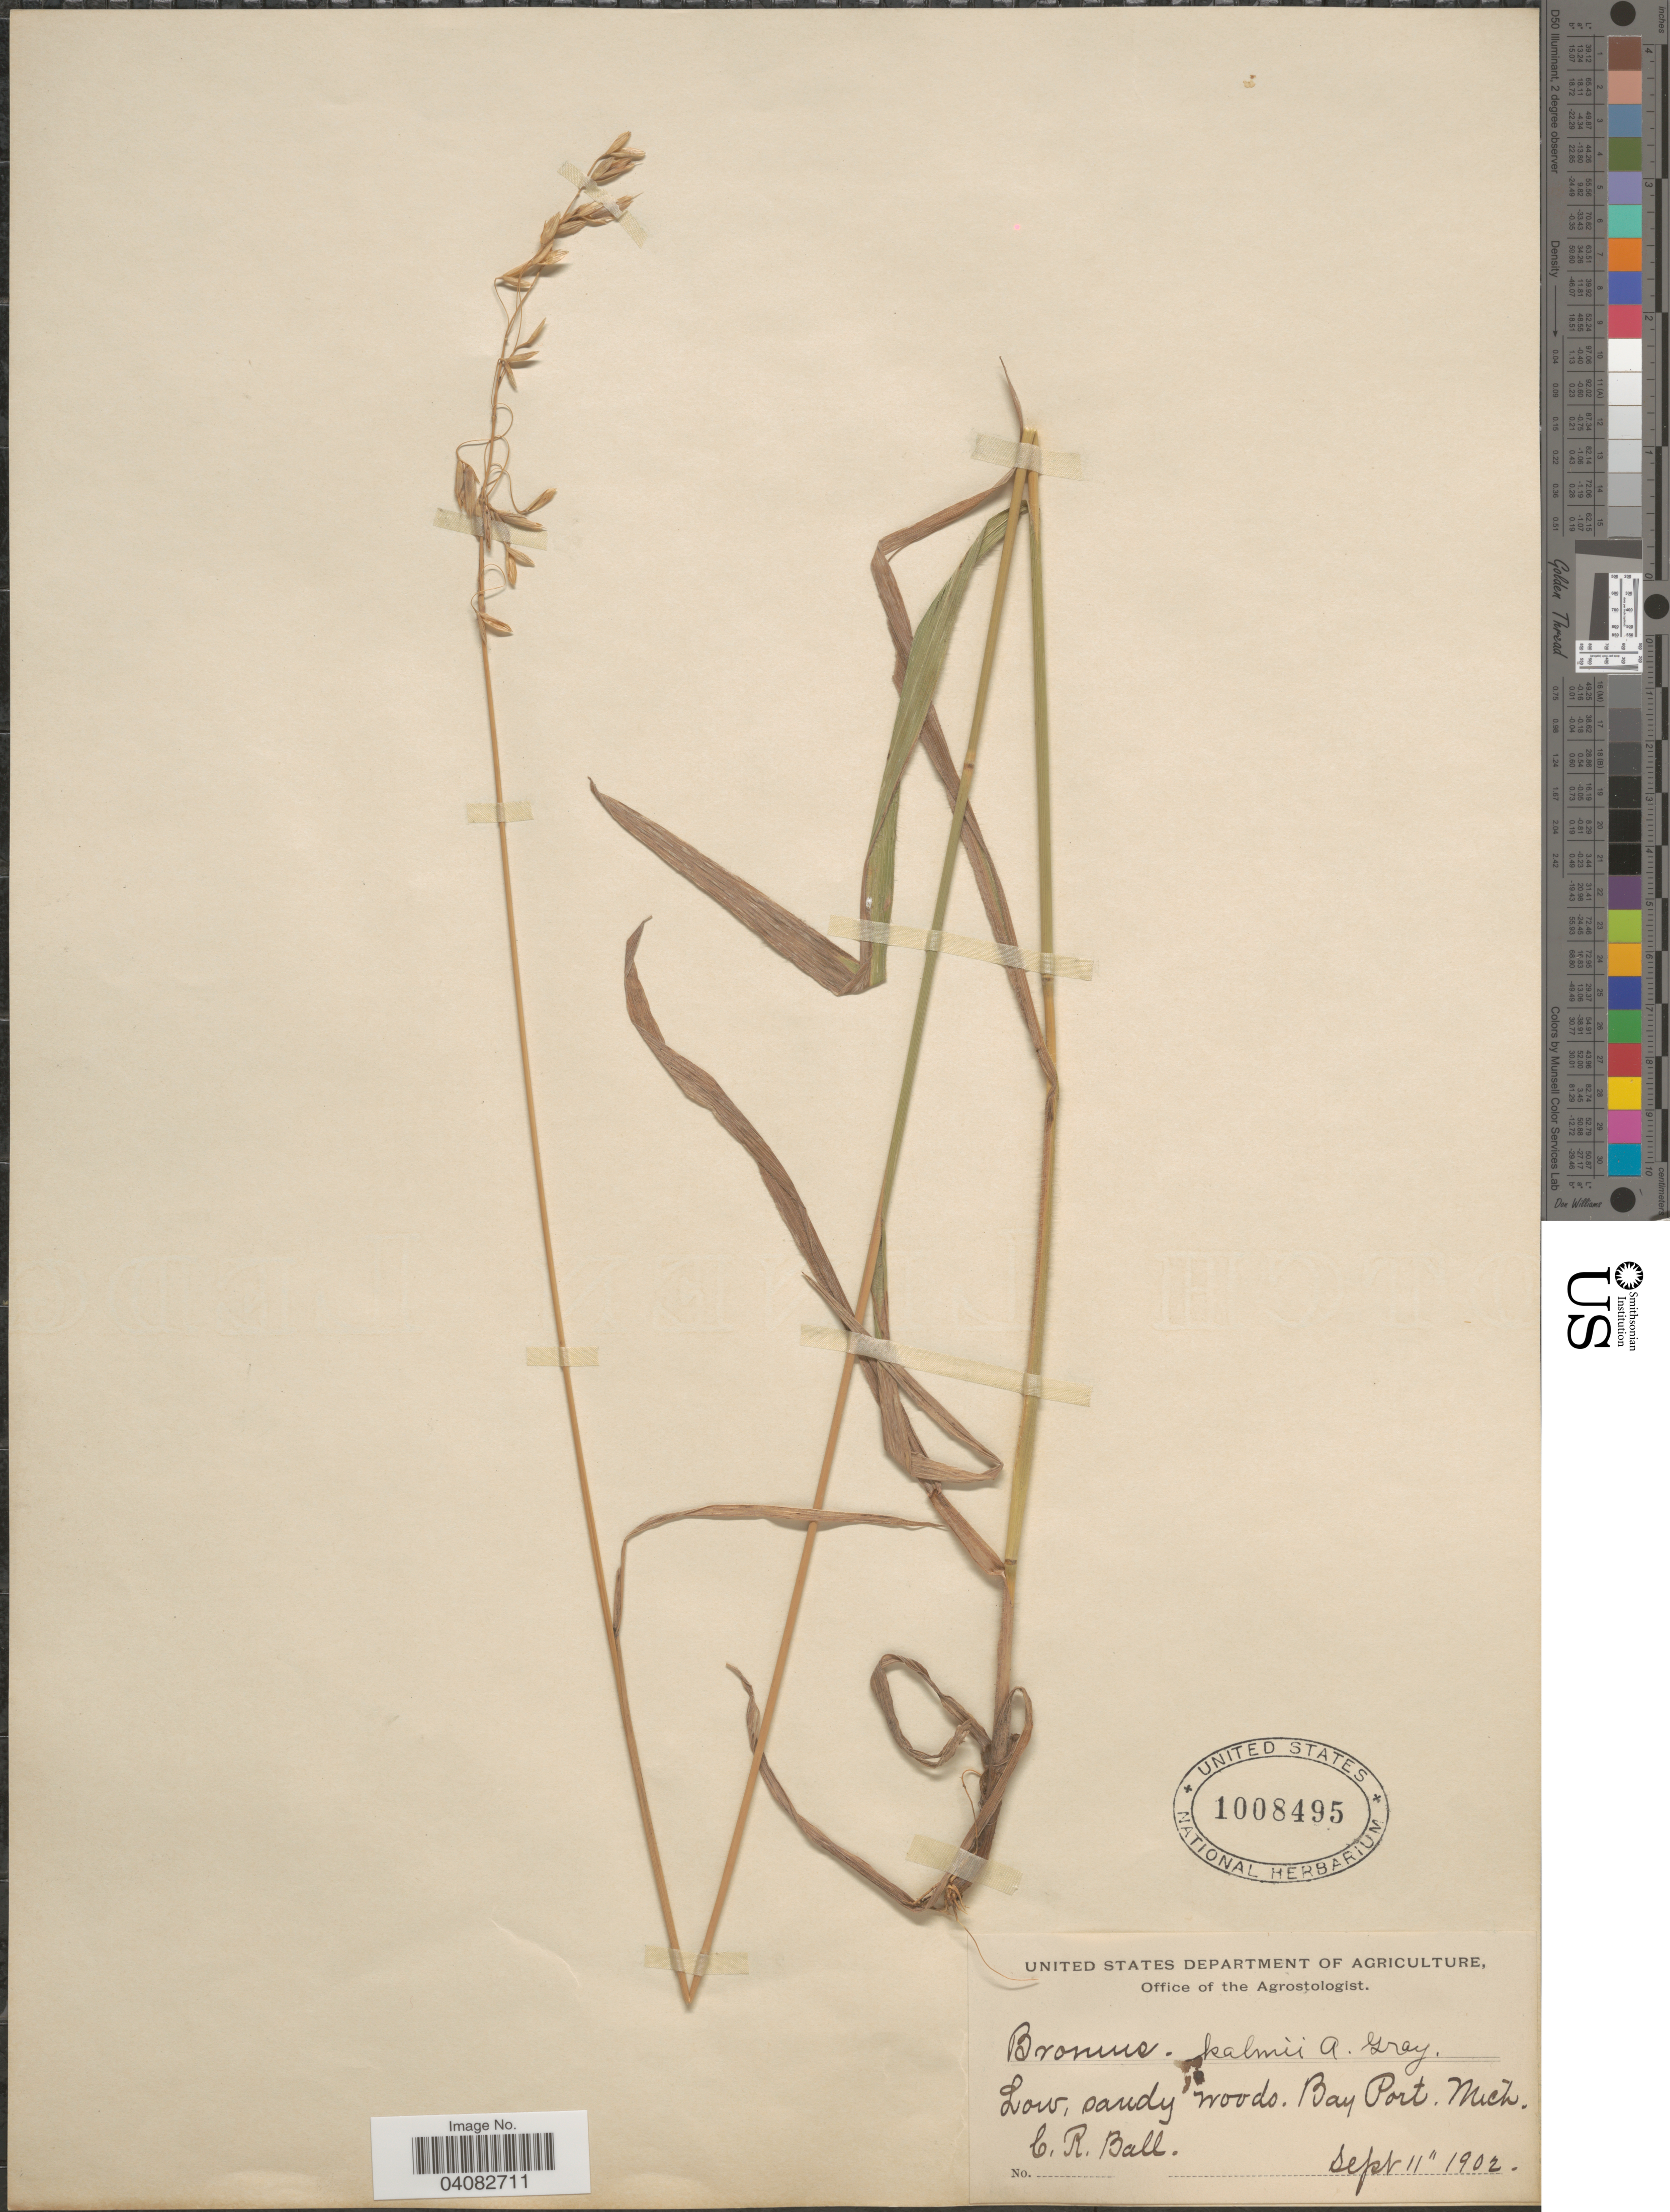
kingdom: Plantae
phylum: Tracheophyta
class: Liliopsida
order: Poales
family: Poaceae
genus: Bromus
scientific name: Bromus kalmii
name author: A. Gray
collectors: C. R. Ball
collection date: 1902-09-11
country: United States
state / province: Michigan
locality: Bay Port.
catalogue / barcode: US 1008495